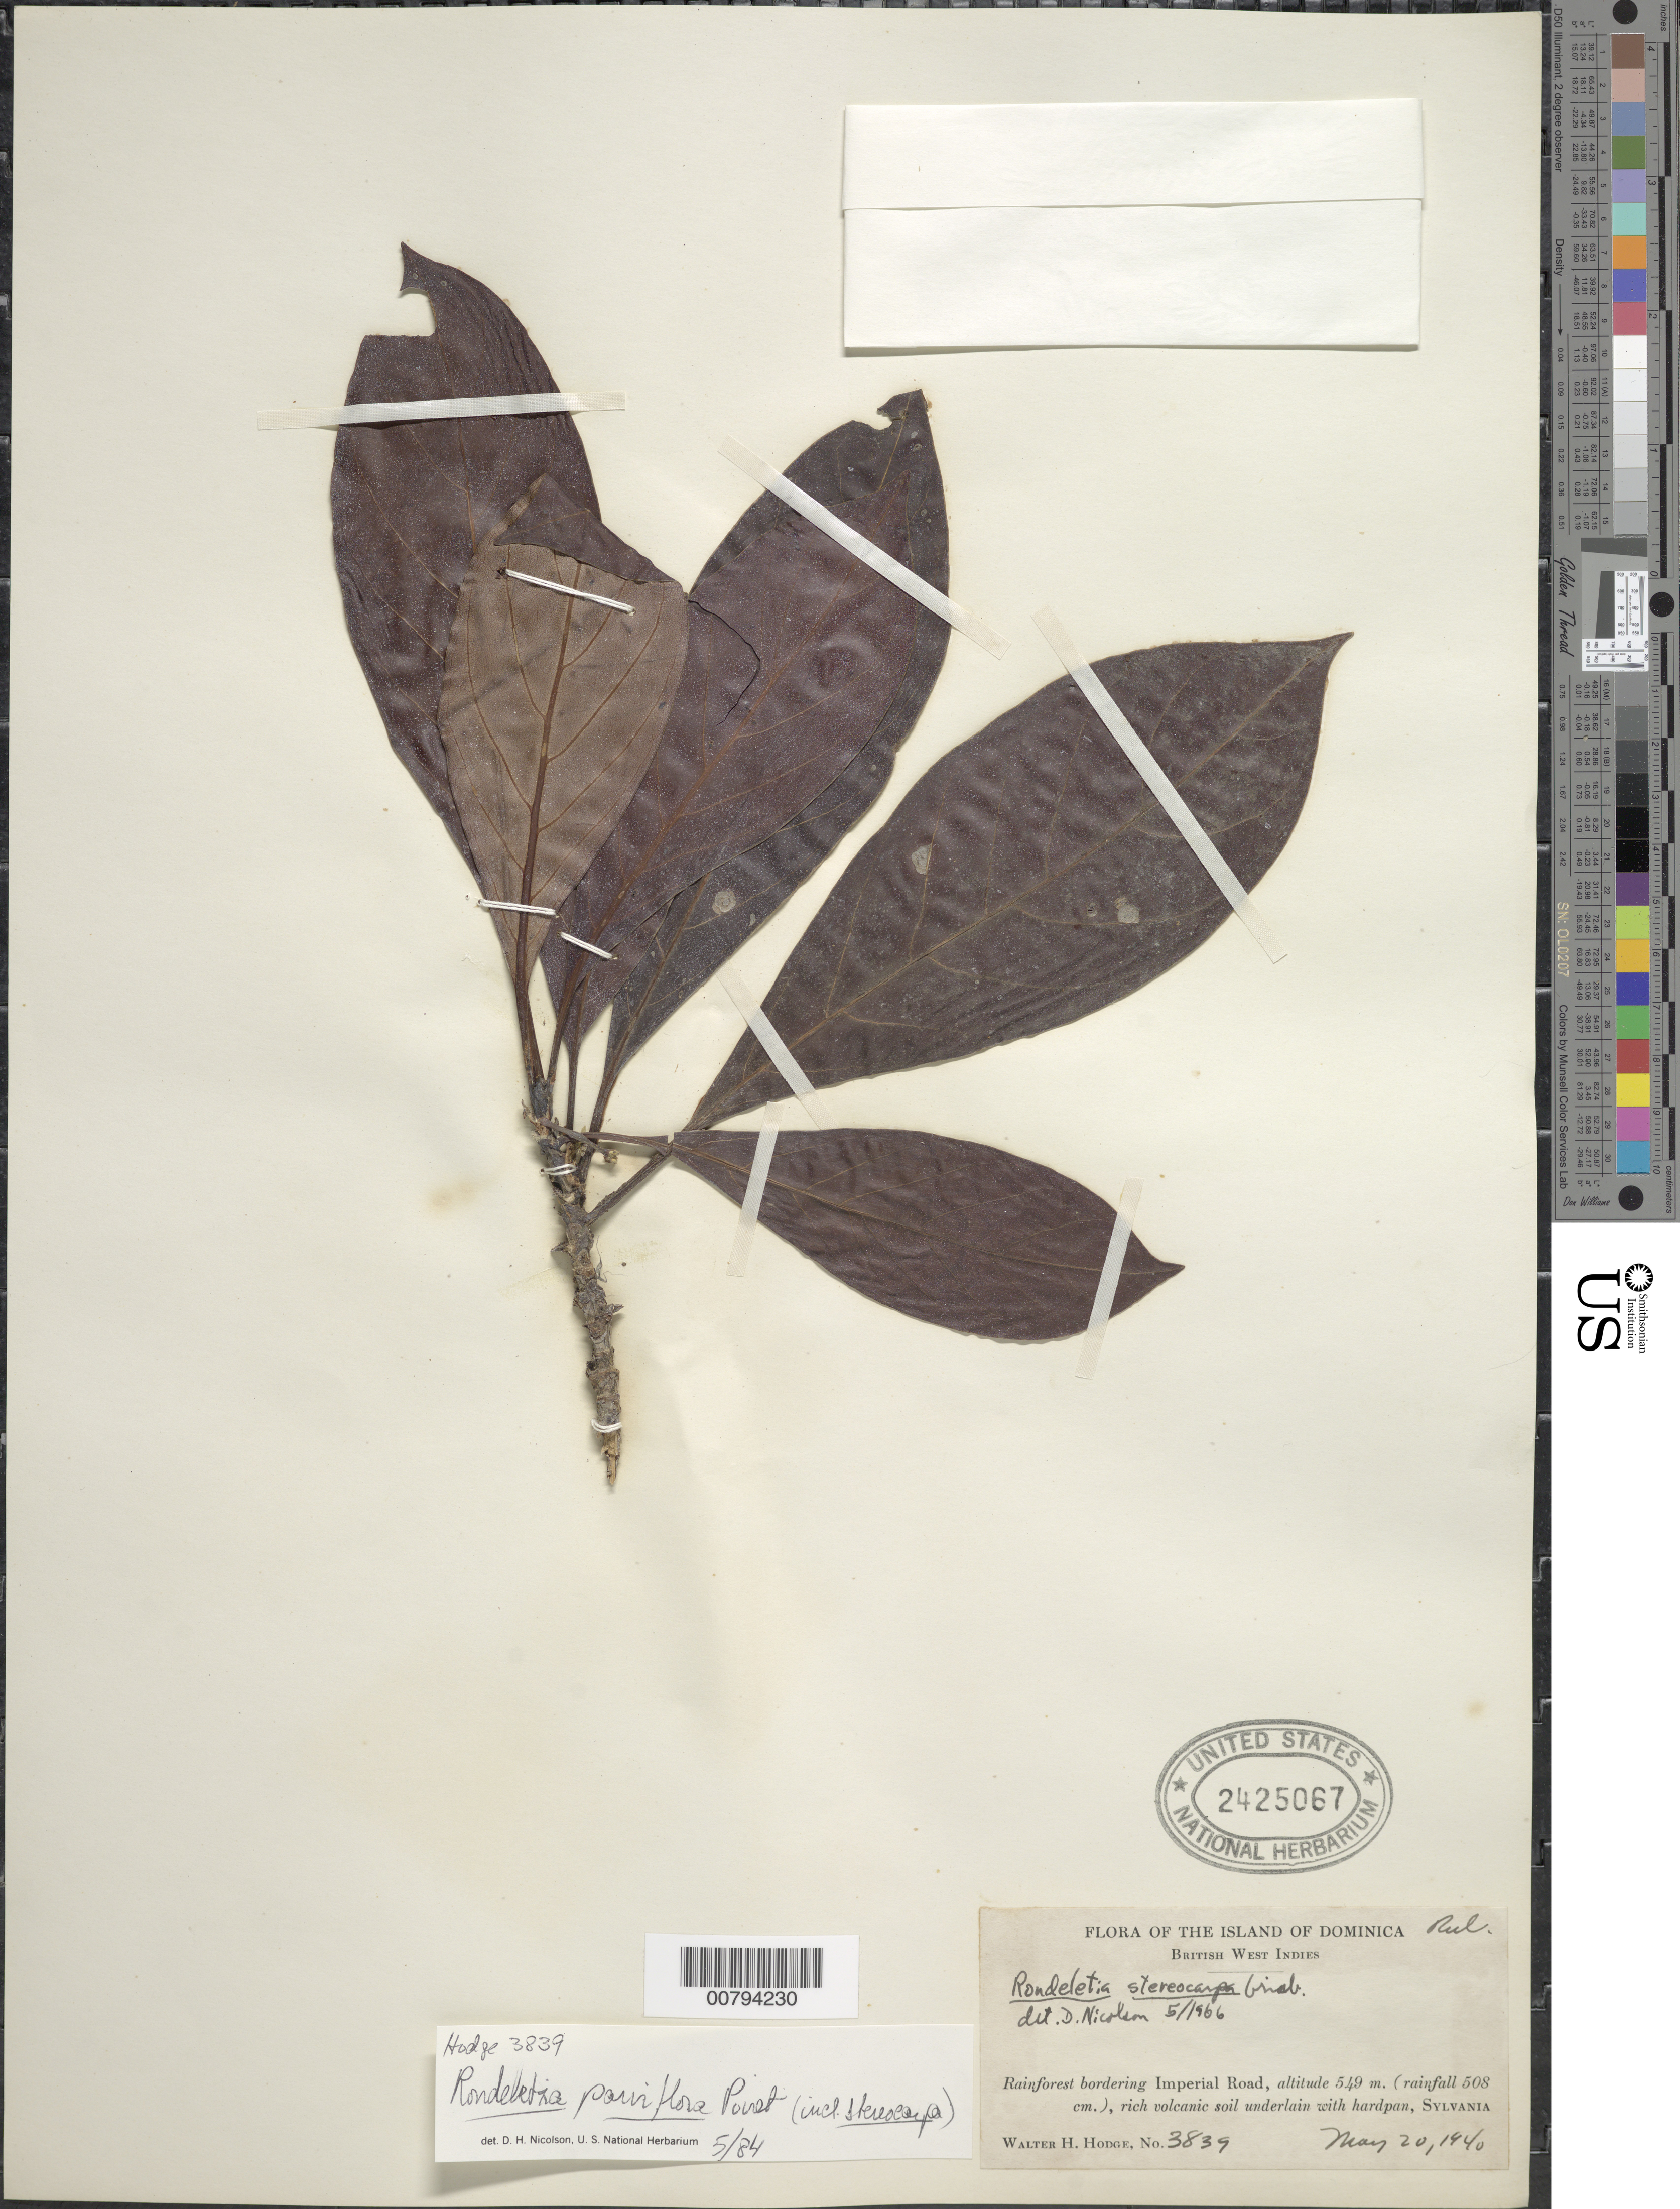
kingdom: Plantae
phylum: Tracheophyta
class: Magnoliopsida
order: Gentianales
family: Rubiaceae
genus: Rondeletia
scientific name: Rondeletia parviflora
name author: Poir.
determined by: Nicolson, Dan H.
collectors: W. Hodge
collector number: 3839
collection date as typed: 20 May 1940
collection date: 1940-05-20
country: Dominica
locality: Forest bordering Imperial Road. Sylvania.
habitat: Rainforest along road (rainfall 508 cm). Rich volcanic soil underlain with hardpan.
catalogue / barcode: US 2425067